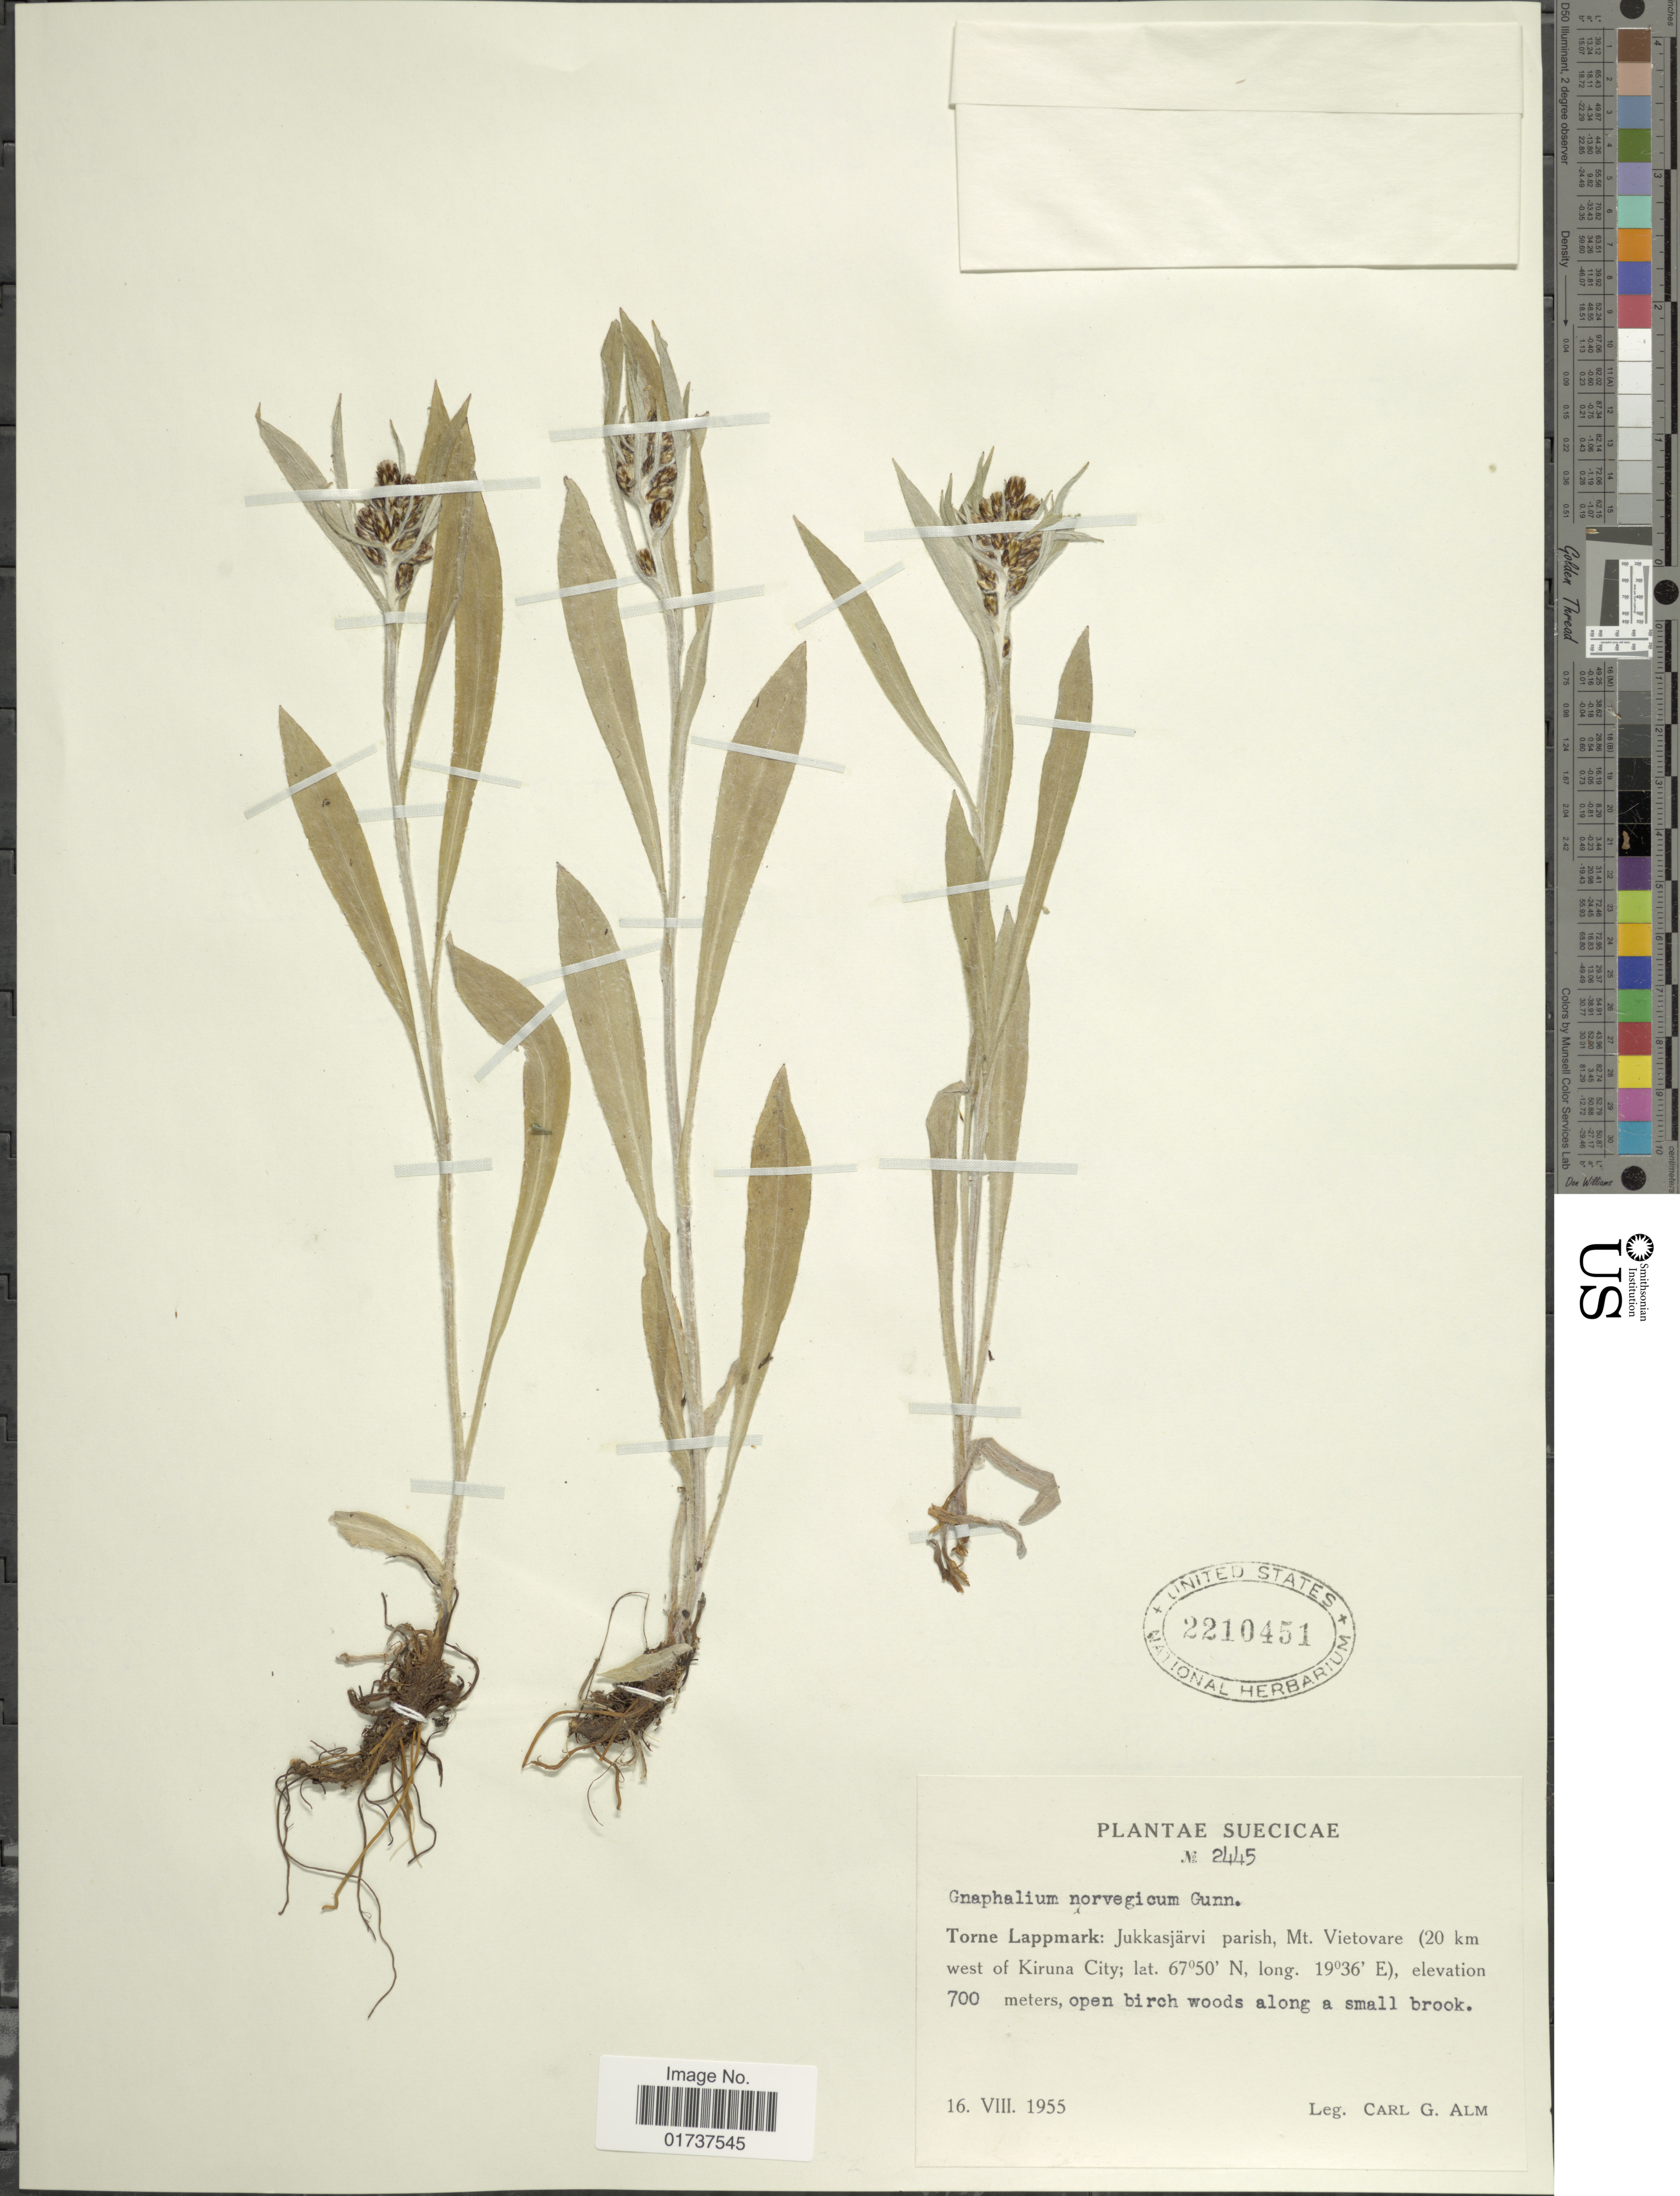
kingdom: Plantae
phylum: Tracheophyta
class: Magnoliopsida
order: Asterales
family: Asteraceae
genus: Gnaphalium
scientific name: Gnaphalium norvegicum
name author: Gunnerus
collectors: C. G. Alm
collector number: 2445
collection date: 1955-08-16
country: Sweden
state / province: Norrbotten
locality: Suecica,Torne Lappmark: Jukkasjarvi parish, Mt. Vietovare (20 km west of Kiruna City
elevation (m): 700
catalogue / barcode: US 2210451